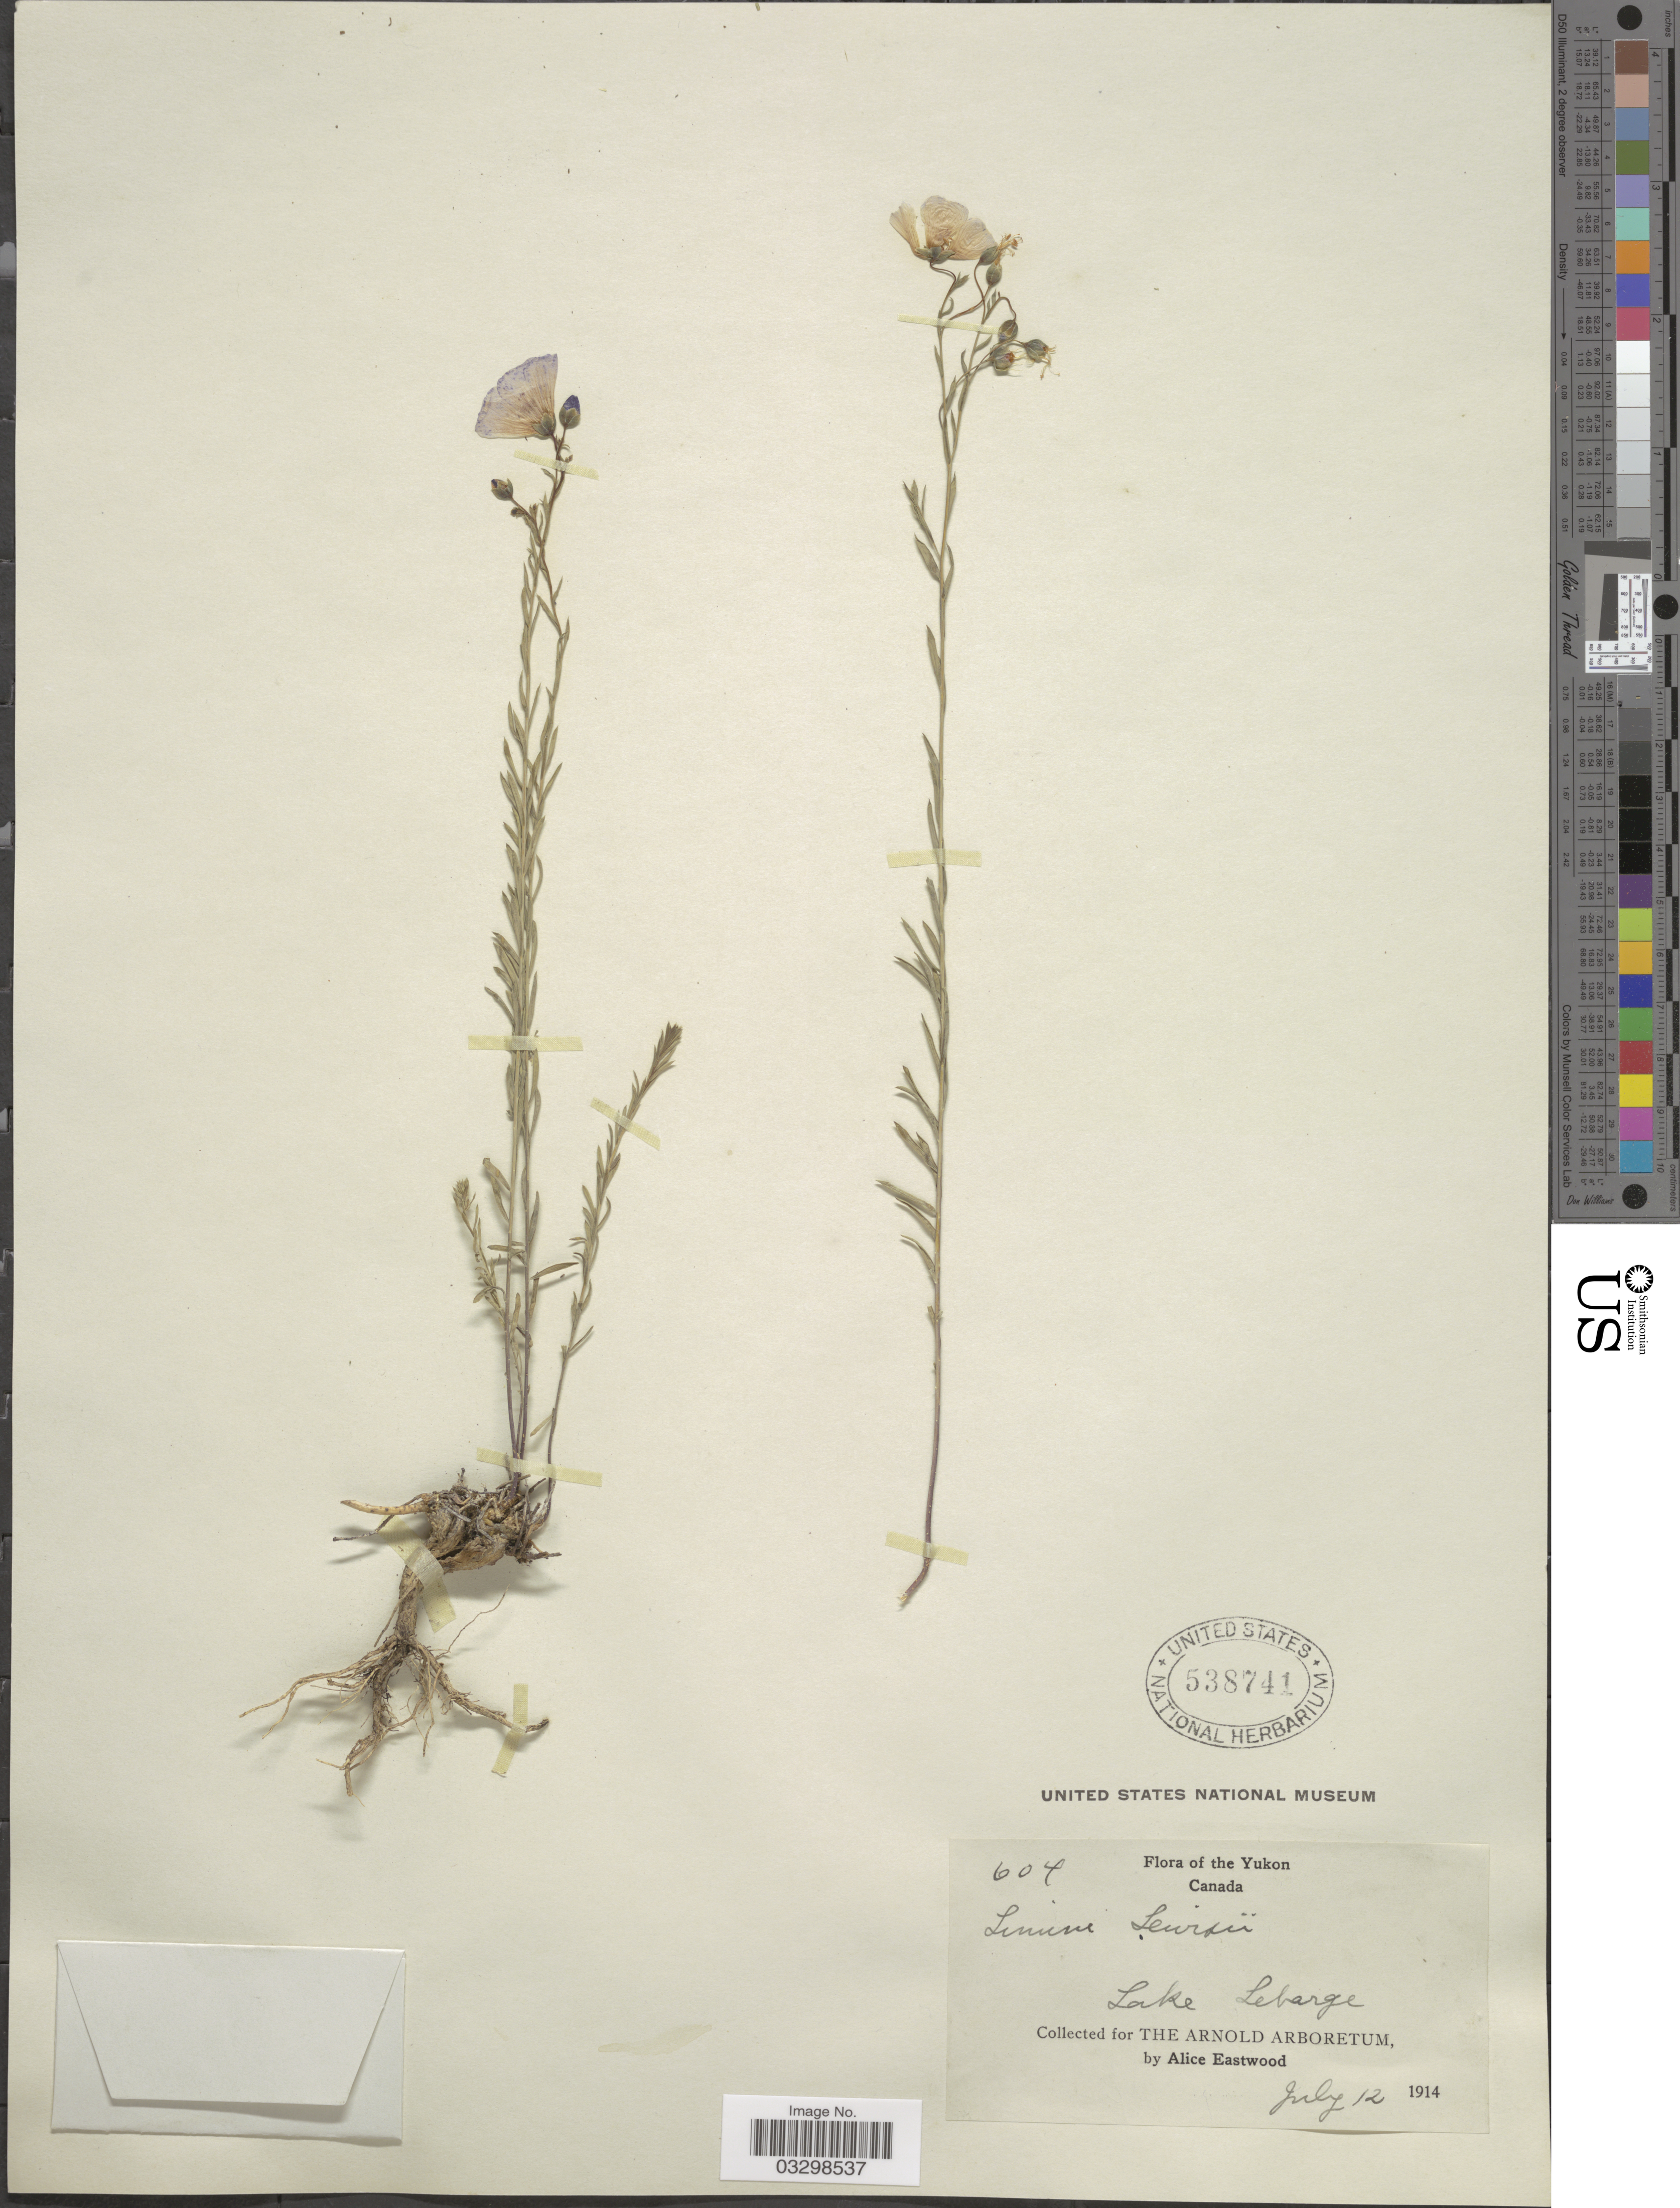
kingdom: Plantae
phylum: Tracheophyta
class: Magnoliopsida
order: Malpighiales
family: Linaceae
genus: Linum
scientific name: Linum lewisii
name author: Pursh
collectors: A. Eastwood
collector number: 604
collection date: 1914-07-12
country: Canada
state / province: Yukon Territory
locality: Lake Lebarge.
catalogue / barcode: US 538741